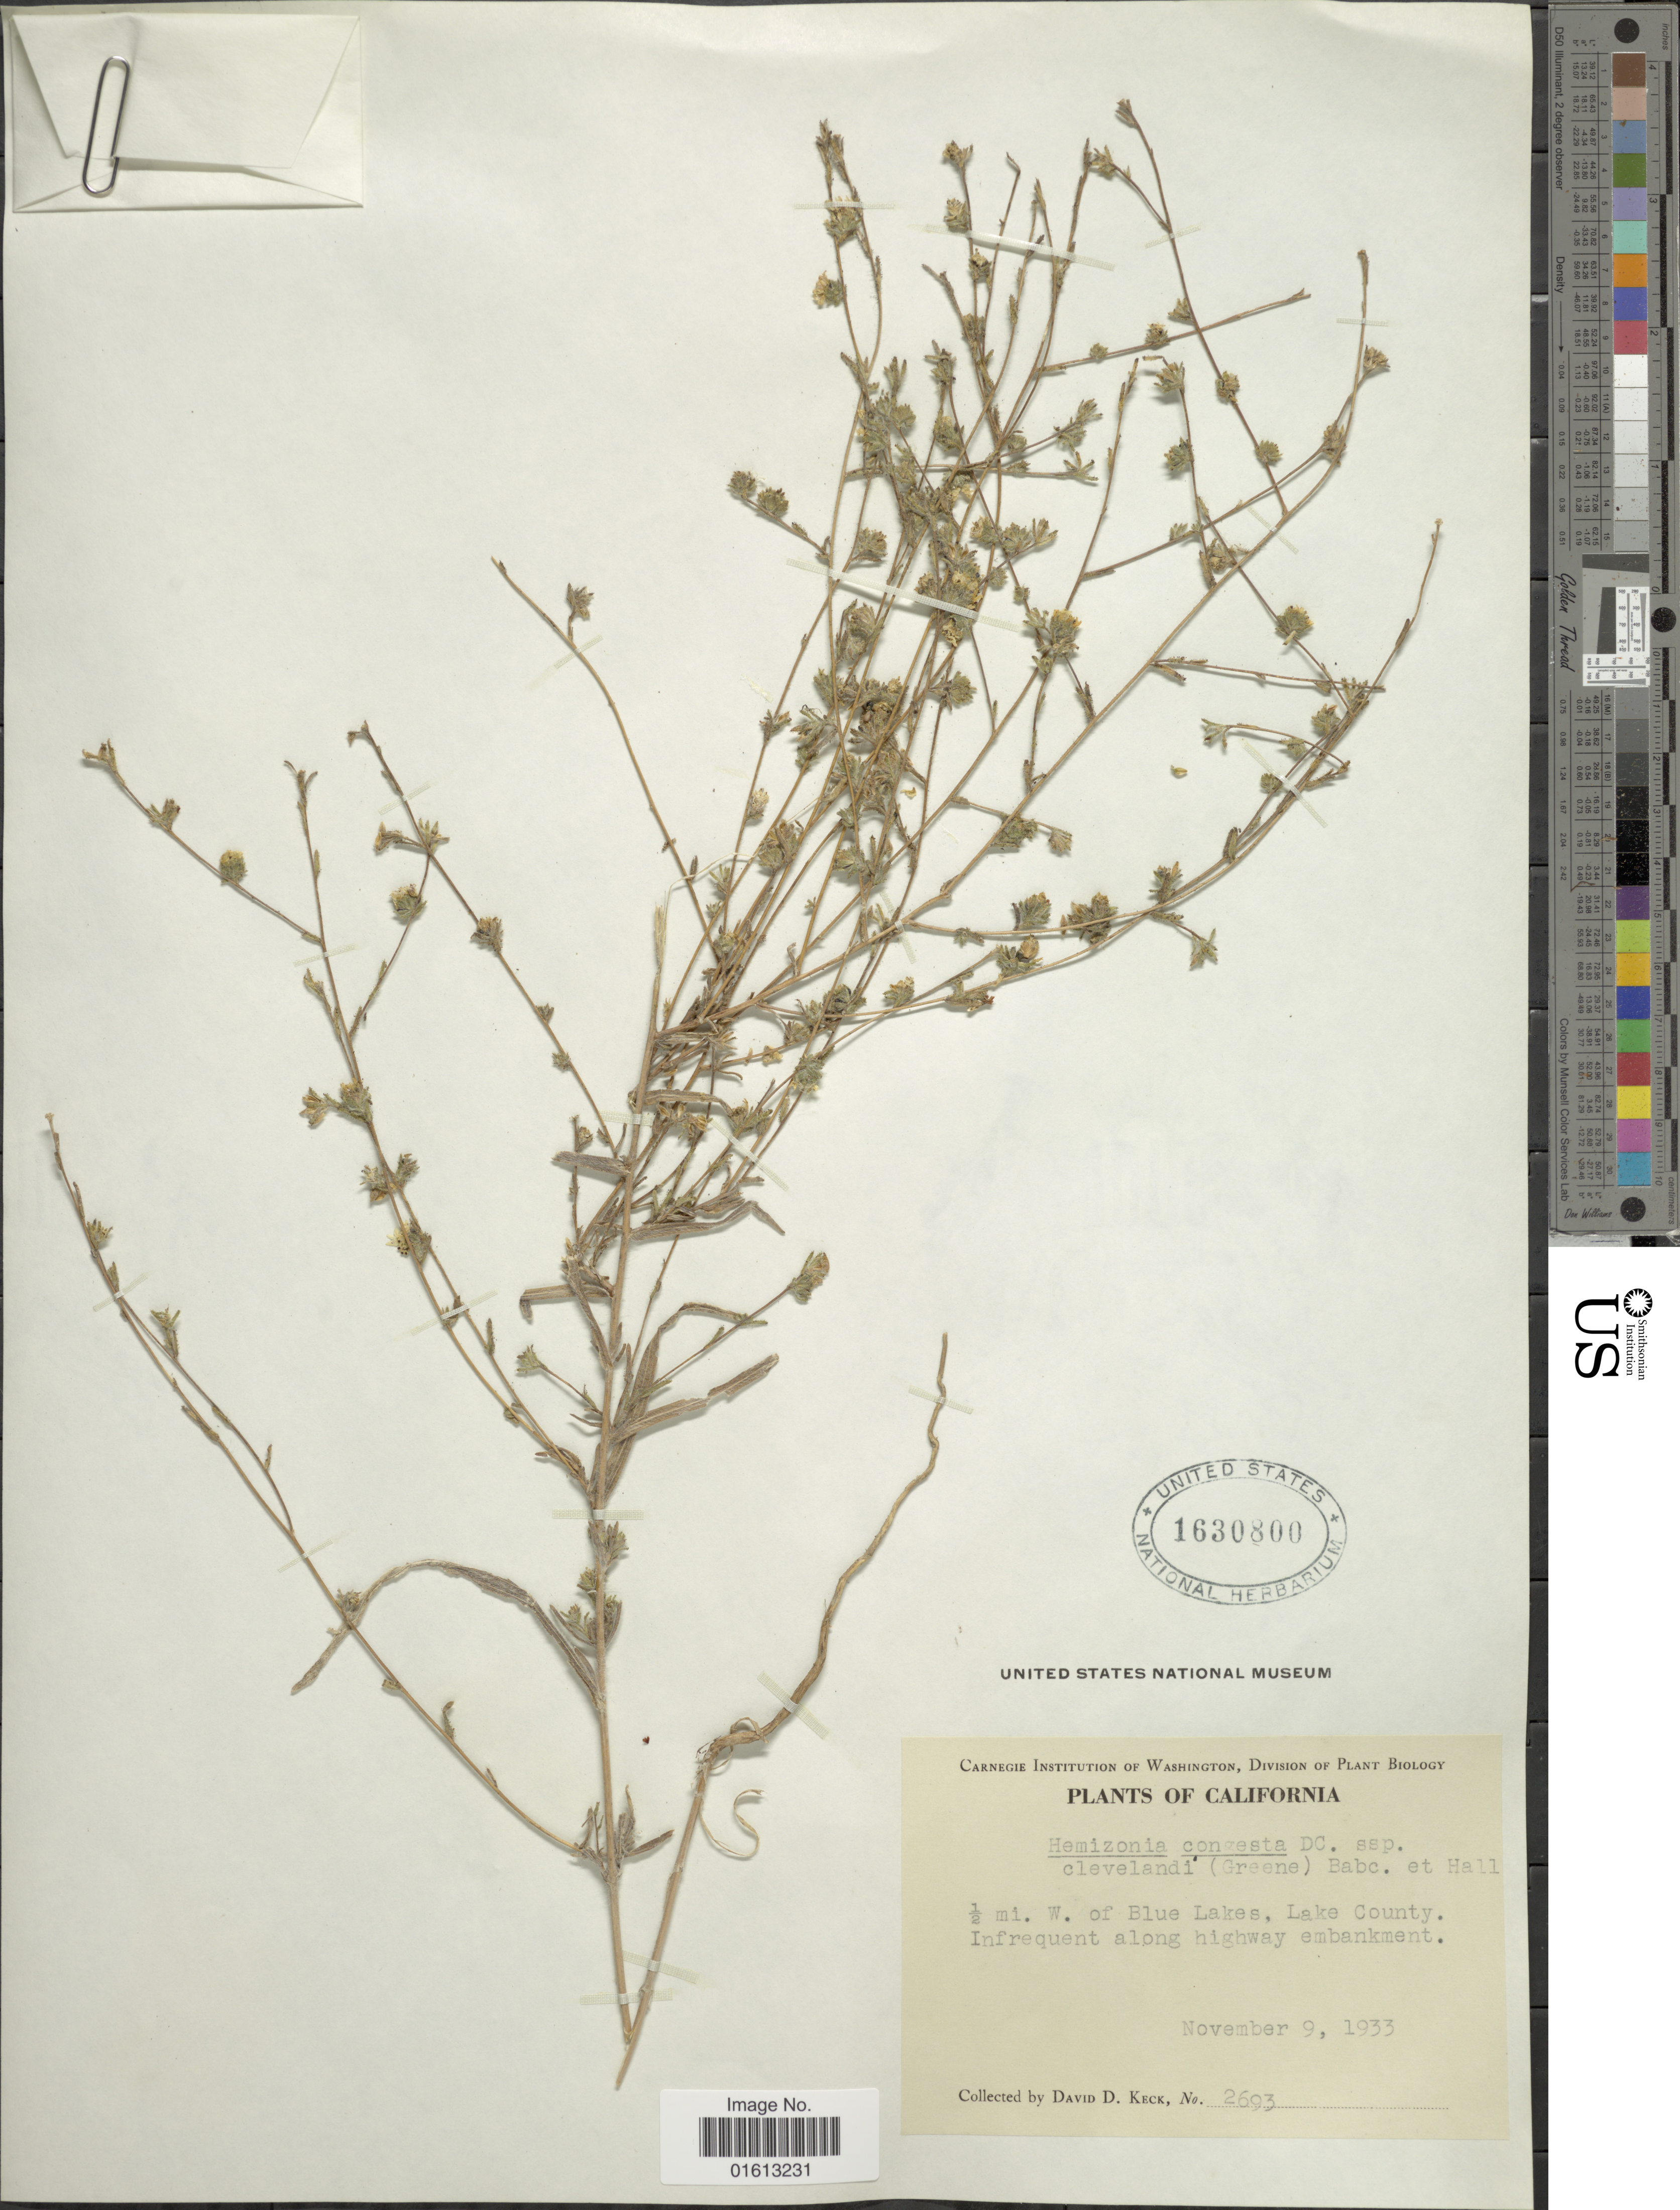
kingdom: Plantae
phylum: Tracheophyta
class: Magnoliopsida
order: Asterales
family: Asteraceae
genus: Hemizonia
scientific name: Hemizonia congesta subsp. clevelandii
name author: (Greene) Babc. & H.M. Hall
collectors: D. D. Keck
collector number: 2693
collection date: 1933-11-09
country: United States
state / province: California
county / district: Lake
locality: ½ mi. W. of Blue Lakes, Lake County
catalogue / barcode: US 1630800